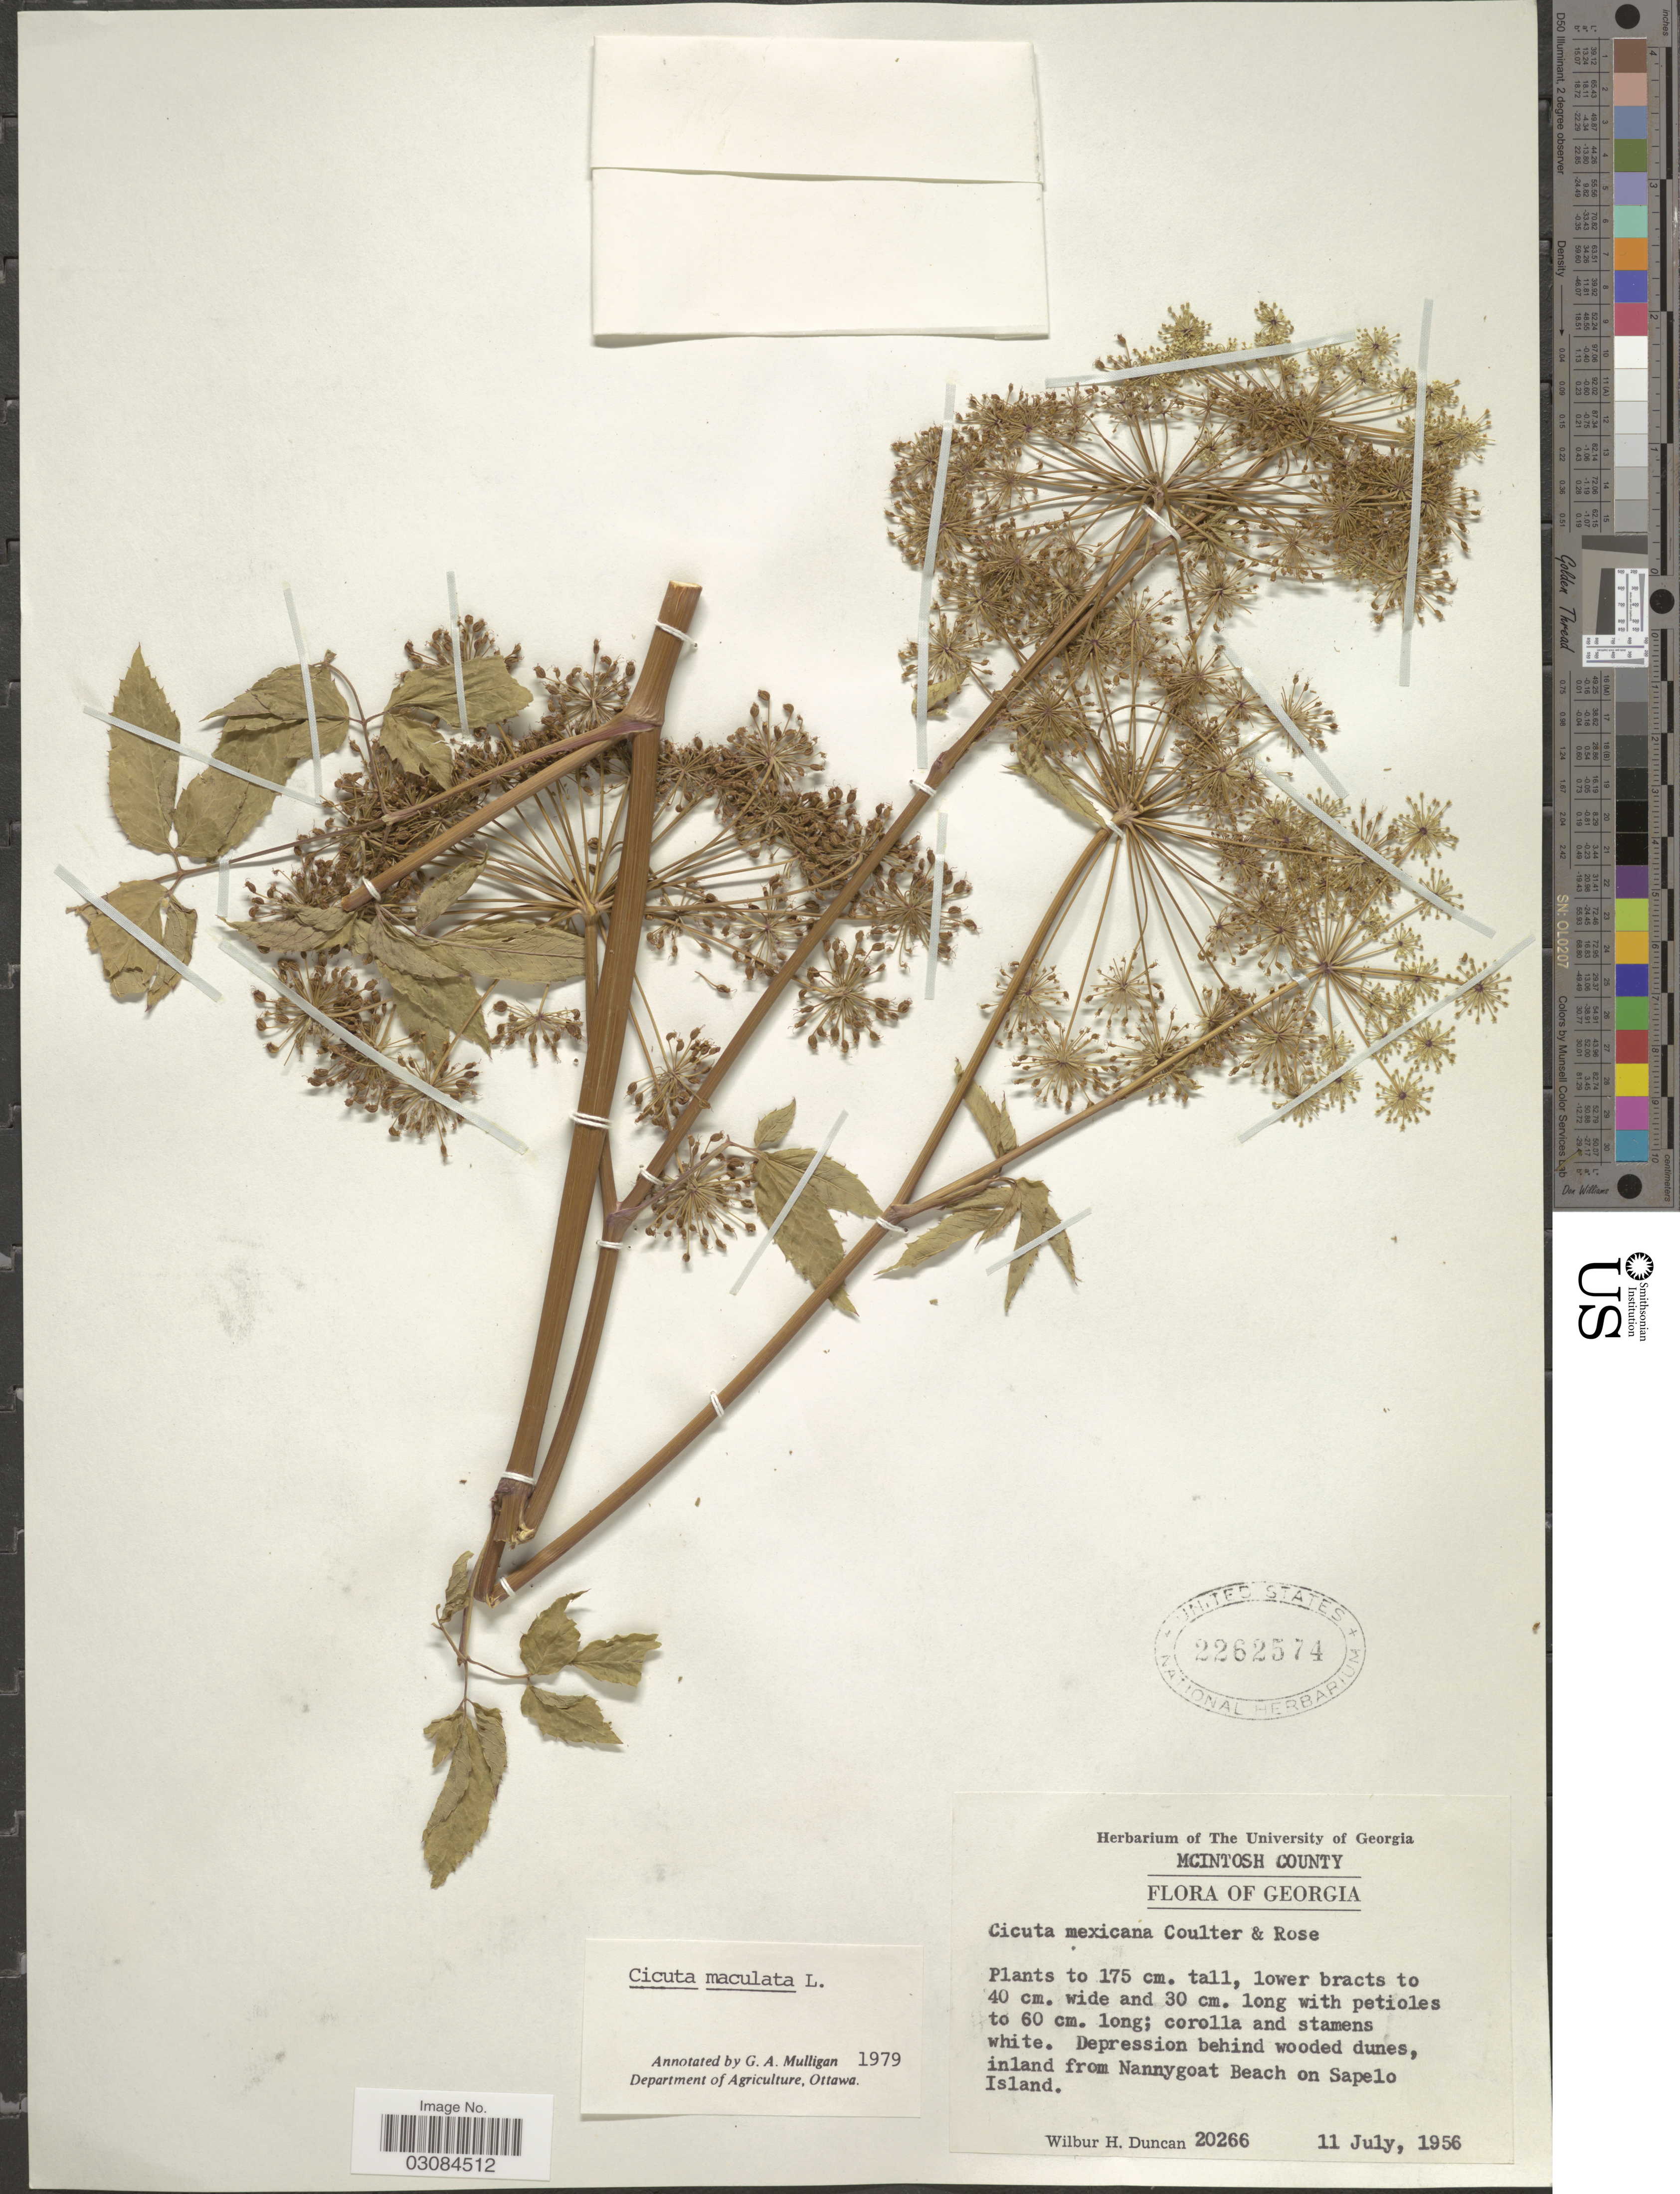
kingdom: Plantae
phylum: Tracheophyta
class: Magnoliopsida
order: Apiales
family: Apiaceae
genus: Cicuta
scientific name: Cicuta maculata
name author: L.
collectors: W. H. Duncan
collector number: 20266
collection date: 1956-07-11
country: United States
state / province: Georgia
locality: McIntosh County. Inland from Nannygoat Beach on Sapelo Island.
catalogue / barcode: US 2262574